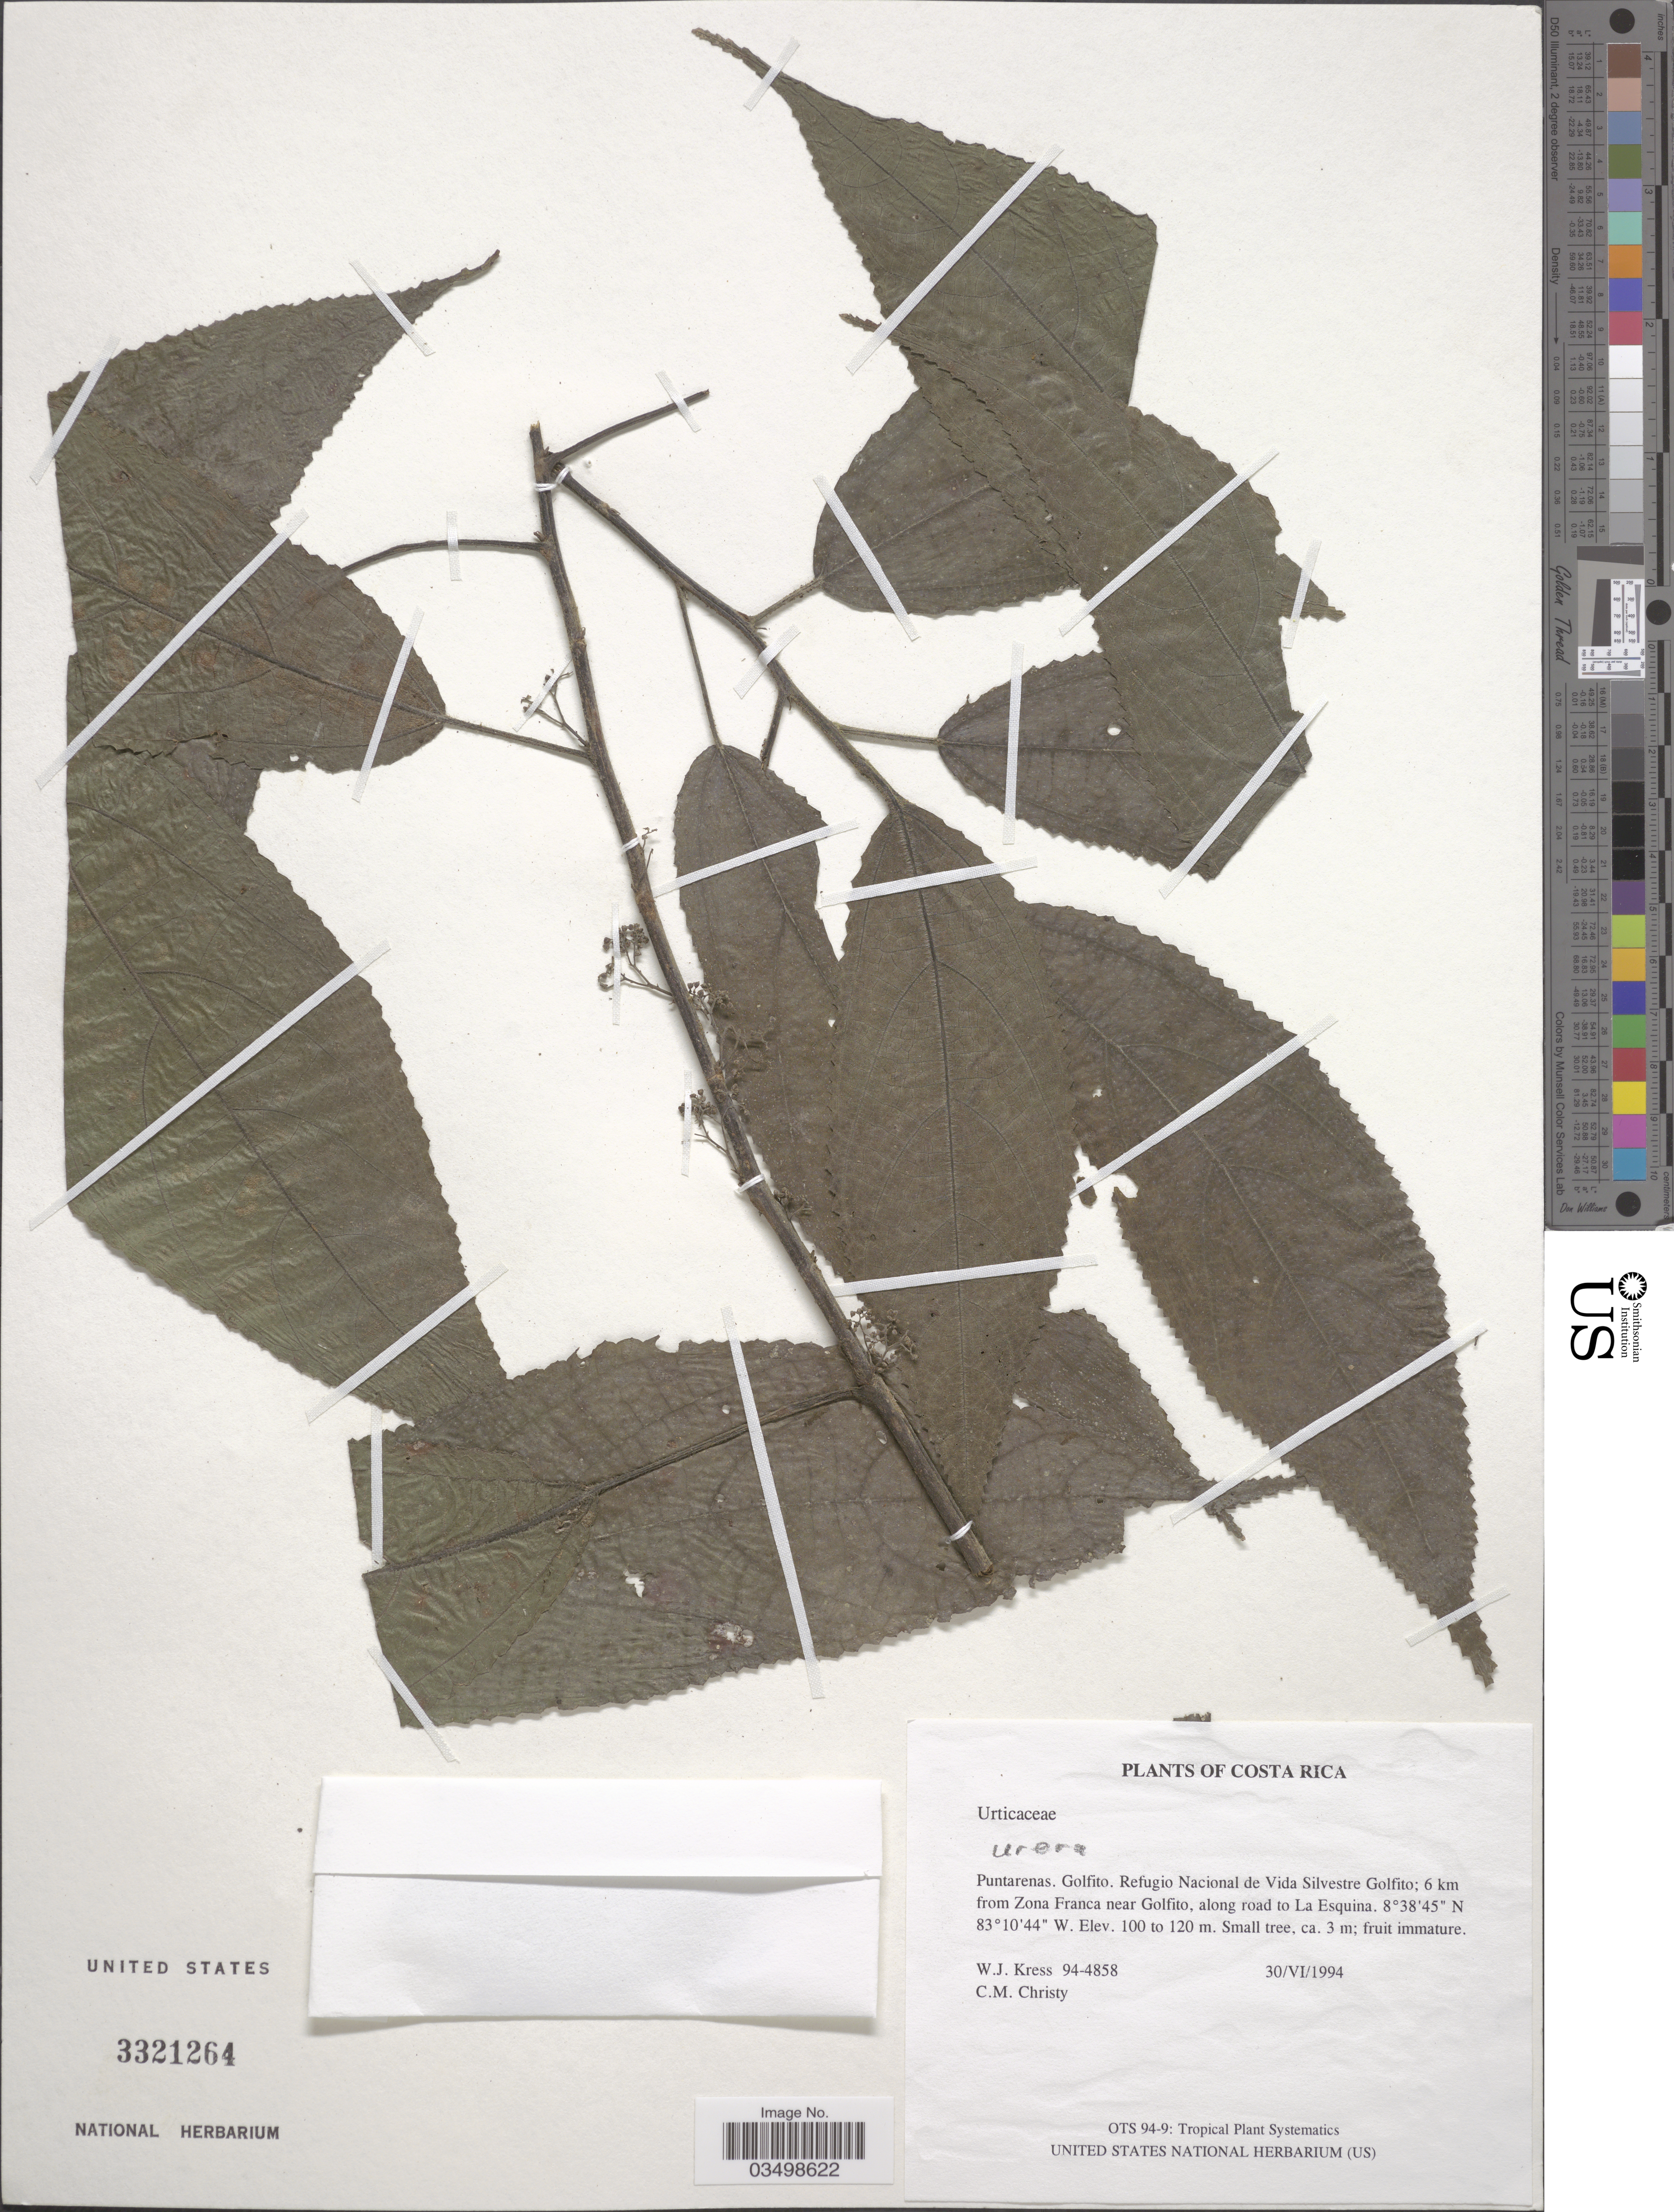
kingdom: Plantae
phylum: Tracheophyta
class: Magnoliopsida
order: Rosales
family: Urticaceae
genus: Urera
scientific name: Urera sp.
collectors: W. J. Kress & C. M. Christy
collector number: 94-4858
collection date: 1994-06-30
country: Costa Rica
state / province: Puntarenas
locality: Golfito. Refugio Nacional de Vida Silvestre Golfito; 6 km from Zona Franca near Golfito, along road to La Esquina.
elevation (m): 100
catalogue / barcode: US 3321264